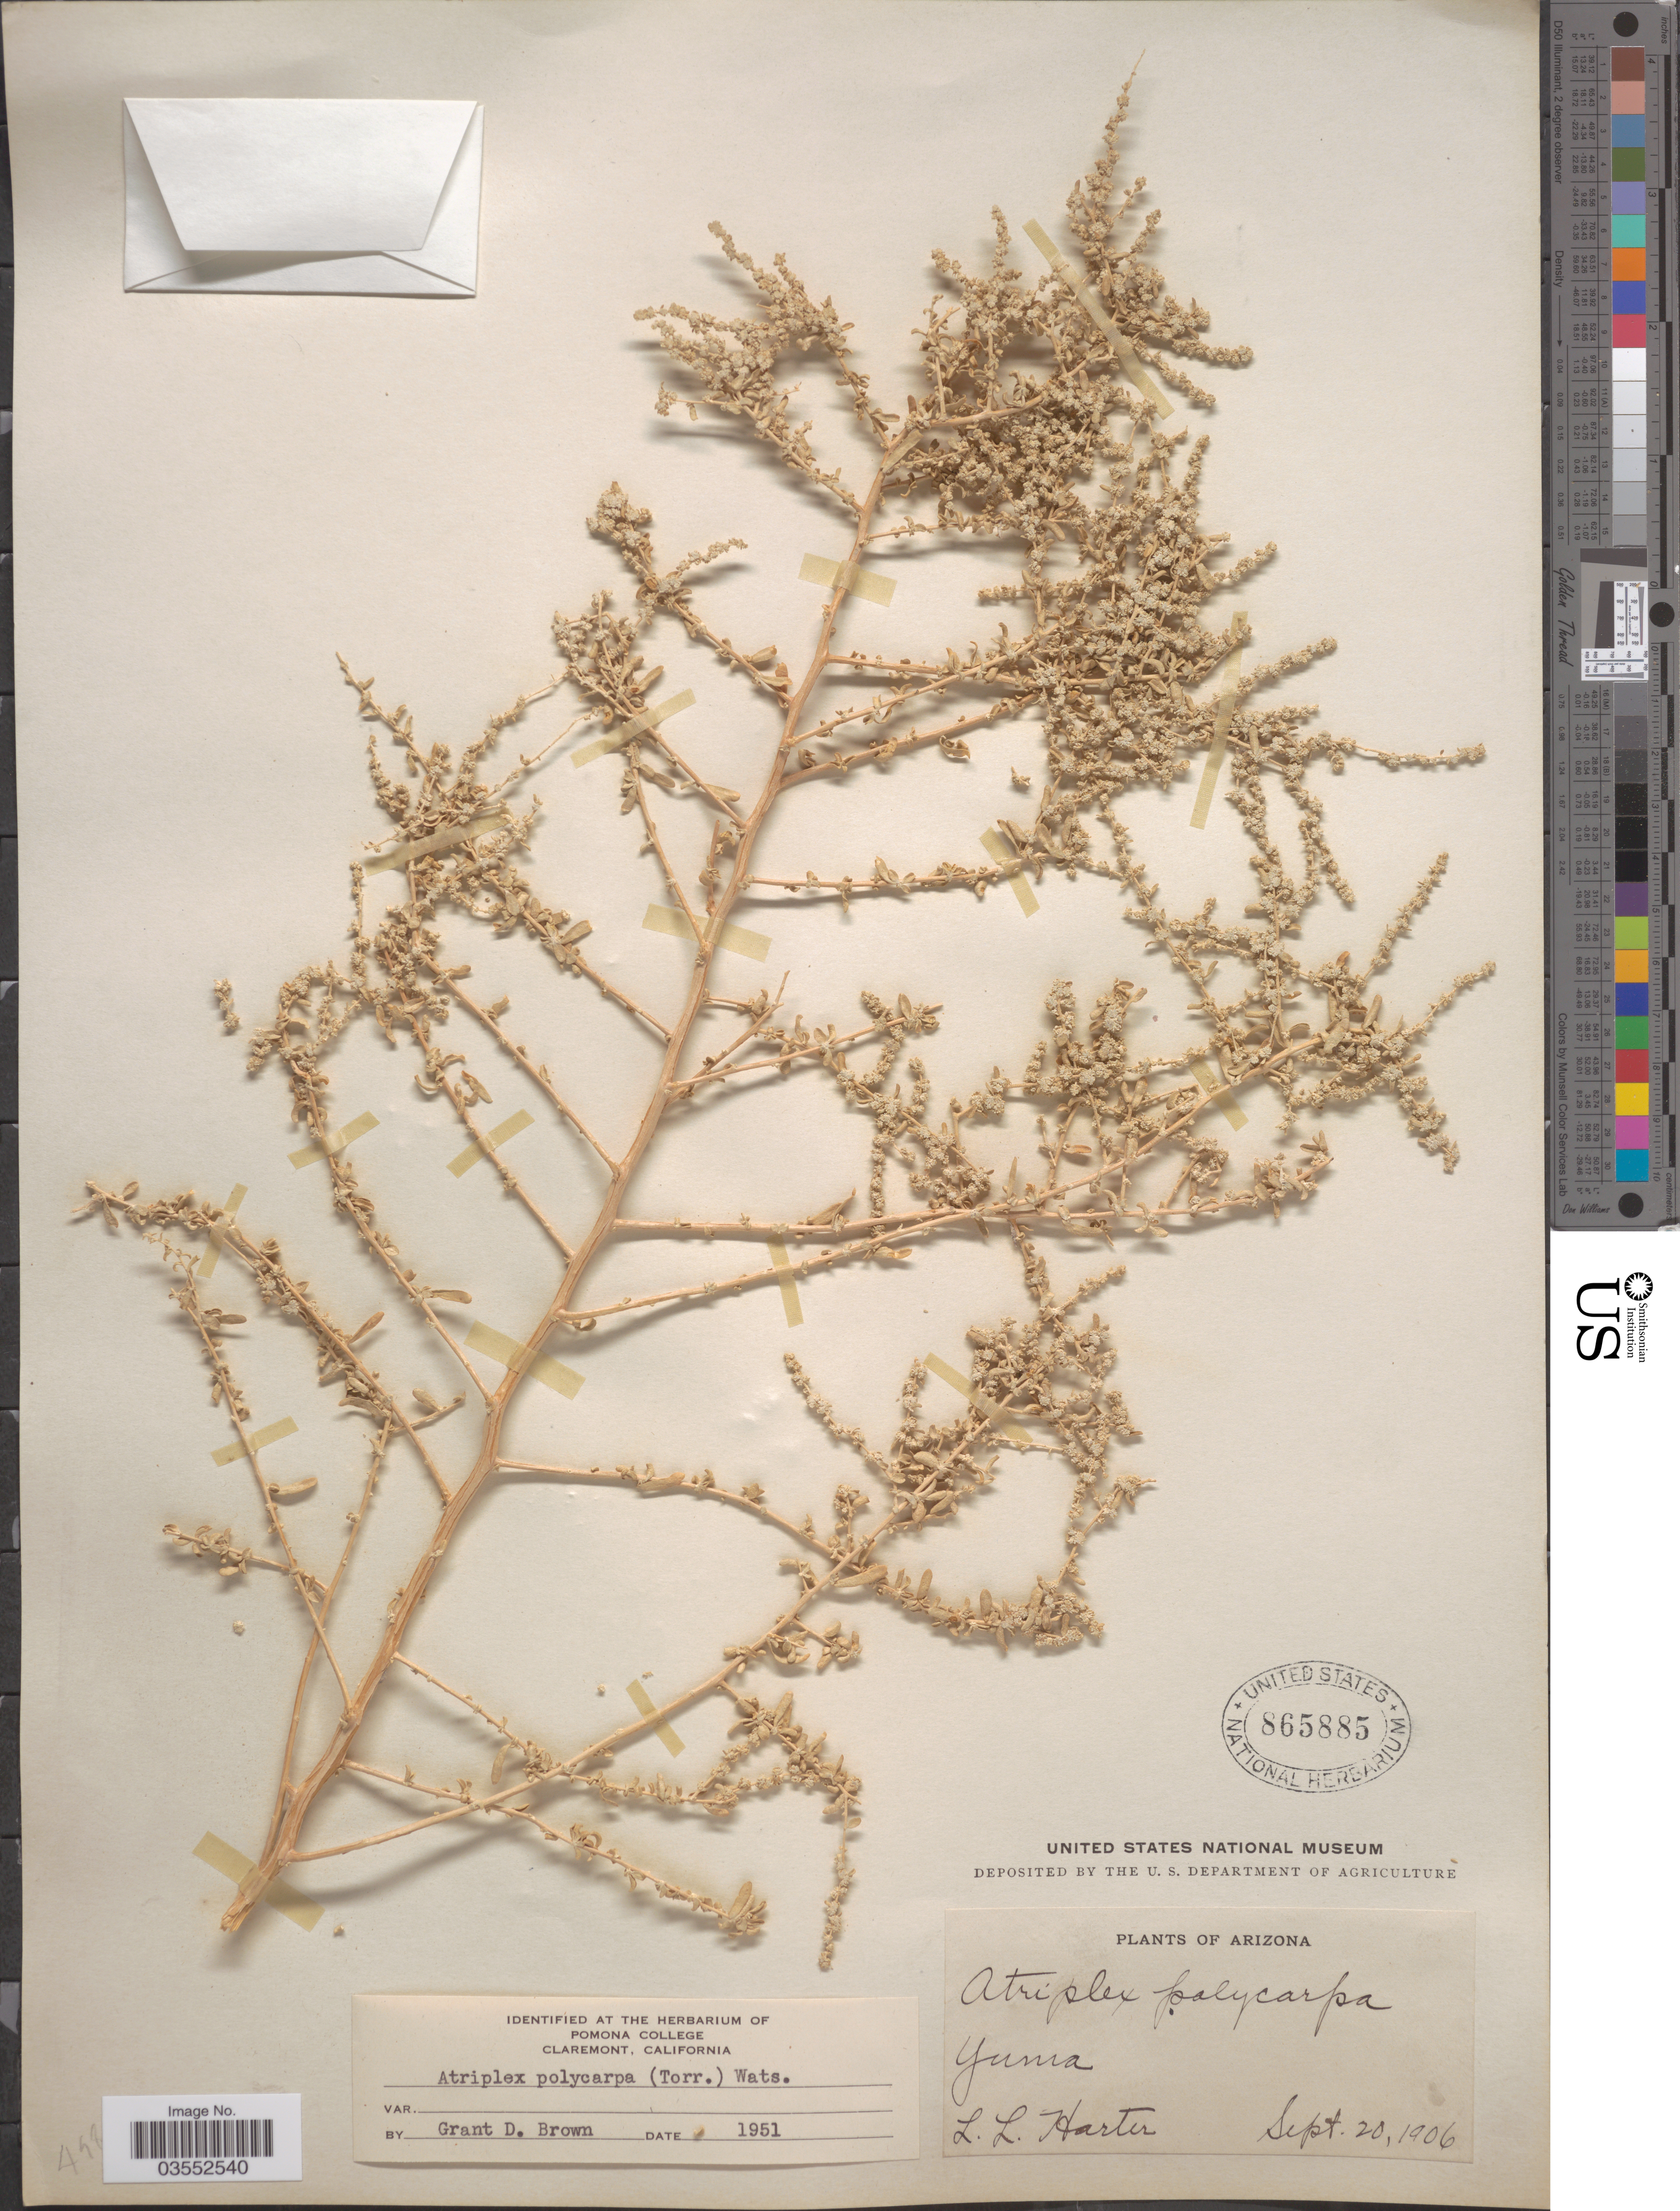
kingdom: Plantae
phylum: Tracheophyta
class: Magnoliopsida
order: Caryophyllales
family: Amaranthaceae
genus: Atriplex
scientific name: Atriplex polycarpa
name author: (Torr.) S. Watson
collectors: L. Harter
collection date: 1906-09-20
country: United States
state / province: Arizona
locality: Yuma.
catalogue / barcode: US 865885